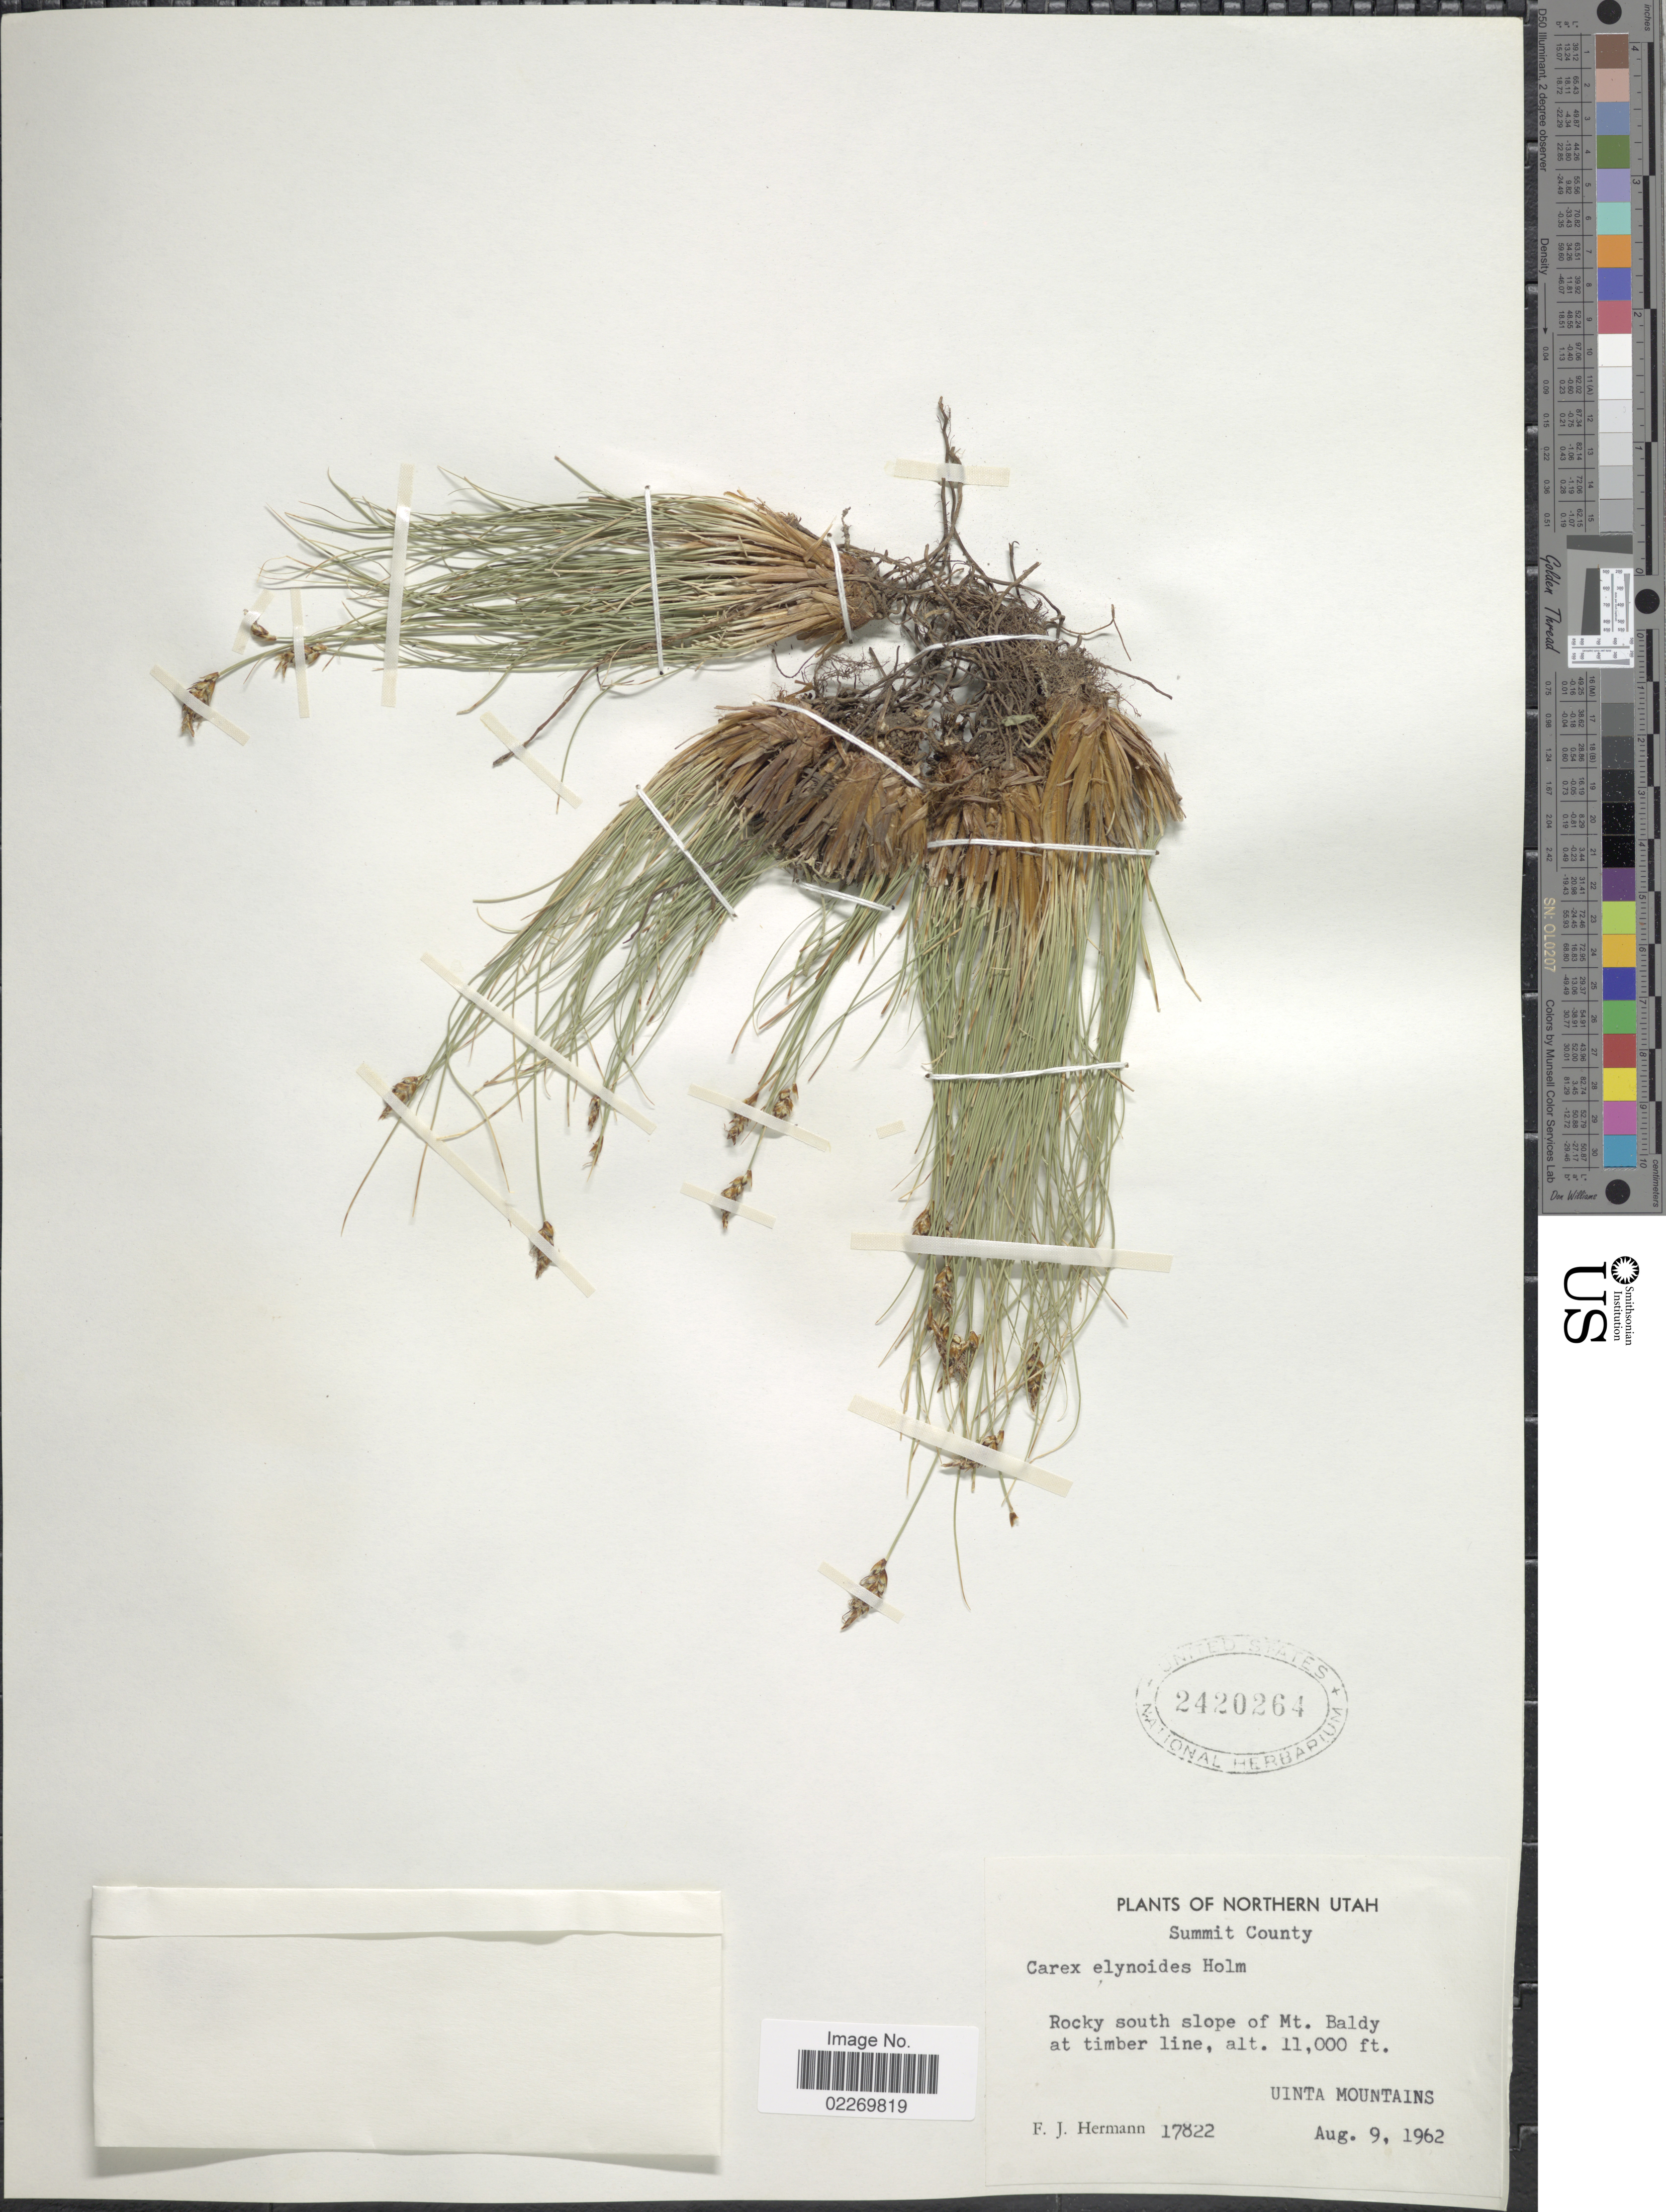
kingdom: Plantae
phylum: Tracheophyta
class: Liliopsida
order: Poales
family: Cyperaceae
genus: Carex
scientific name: Carex elynoides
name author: Holm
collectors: F. J. Hermann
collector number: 17822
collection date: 1962-08-09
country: United States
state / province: Utah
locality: Northern Utah. Summit County. Rocky south slope of Mt. Baldy at timber line. Uinta Mountains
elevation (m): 3353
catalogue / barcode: US 2420264